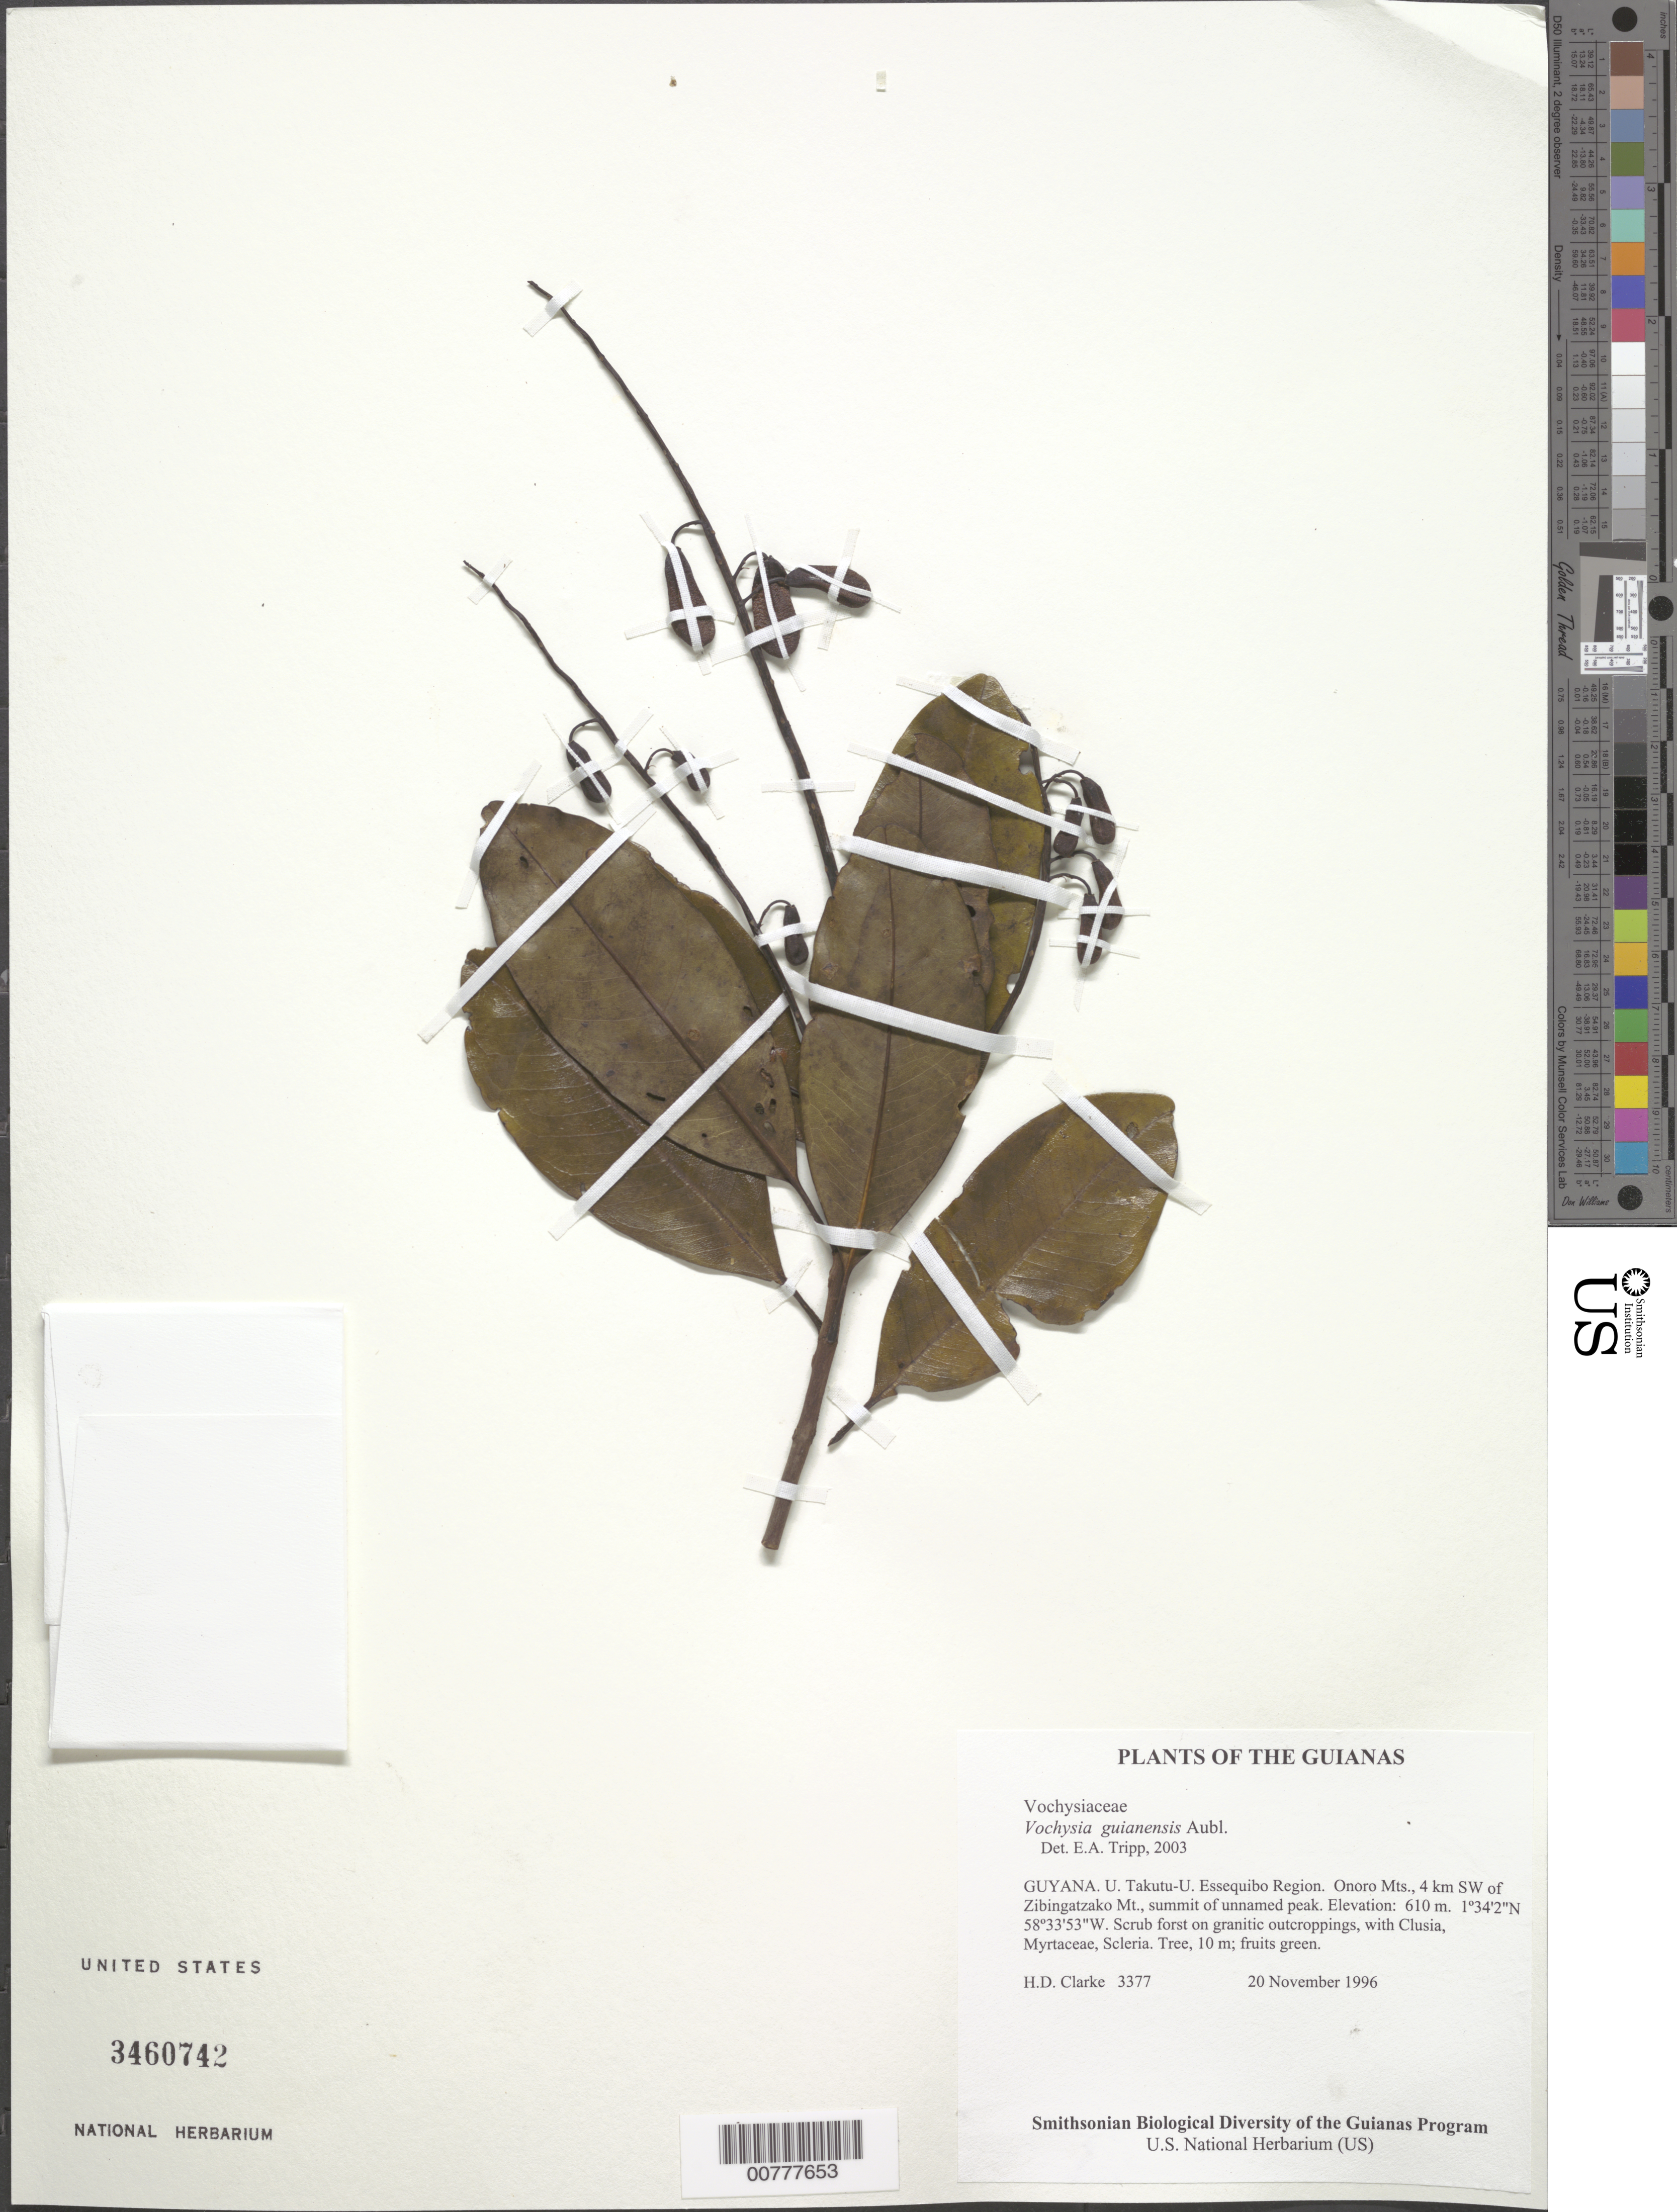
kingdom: Plantae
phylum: Tracheophyta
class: Magnoliopsida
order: Myrtales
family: Vochysiaceae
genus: Vochysia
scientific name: Vochysia guianensis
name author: Aubl.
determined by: Tripp, Erin A.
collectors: H. D. Clarke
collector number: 3377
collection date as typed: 20 November 1996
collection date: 1996-11-20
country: Guyana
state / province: U. Takutu-U. Essequibo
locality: Onoro Mts., 4 km SW of Zibingatzako Mt., summit of unnamed peak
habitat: Scrub forest on granitic outcroppings, with Clusia, Myrtaceae, Scleria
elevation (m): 610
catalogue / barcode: US 3460742